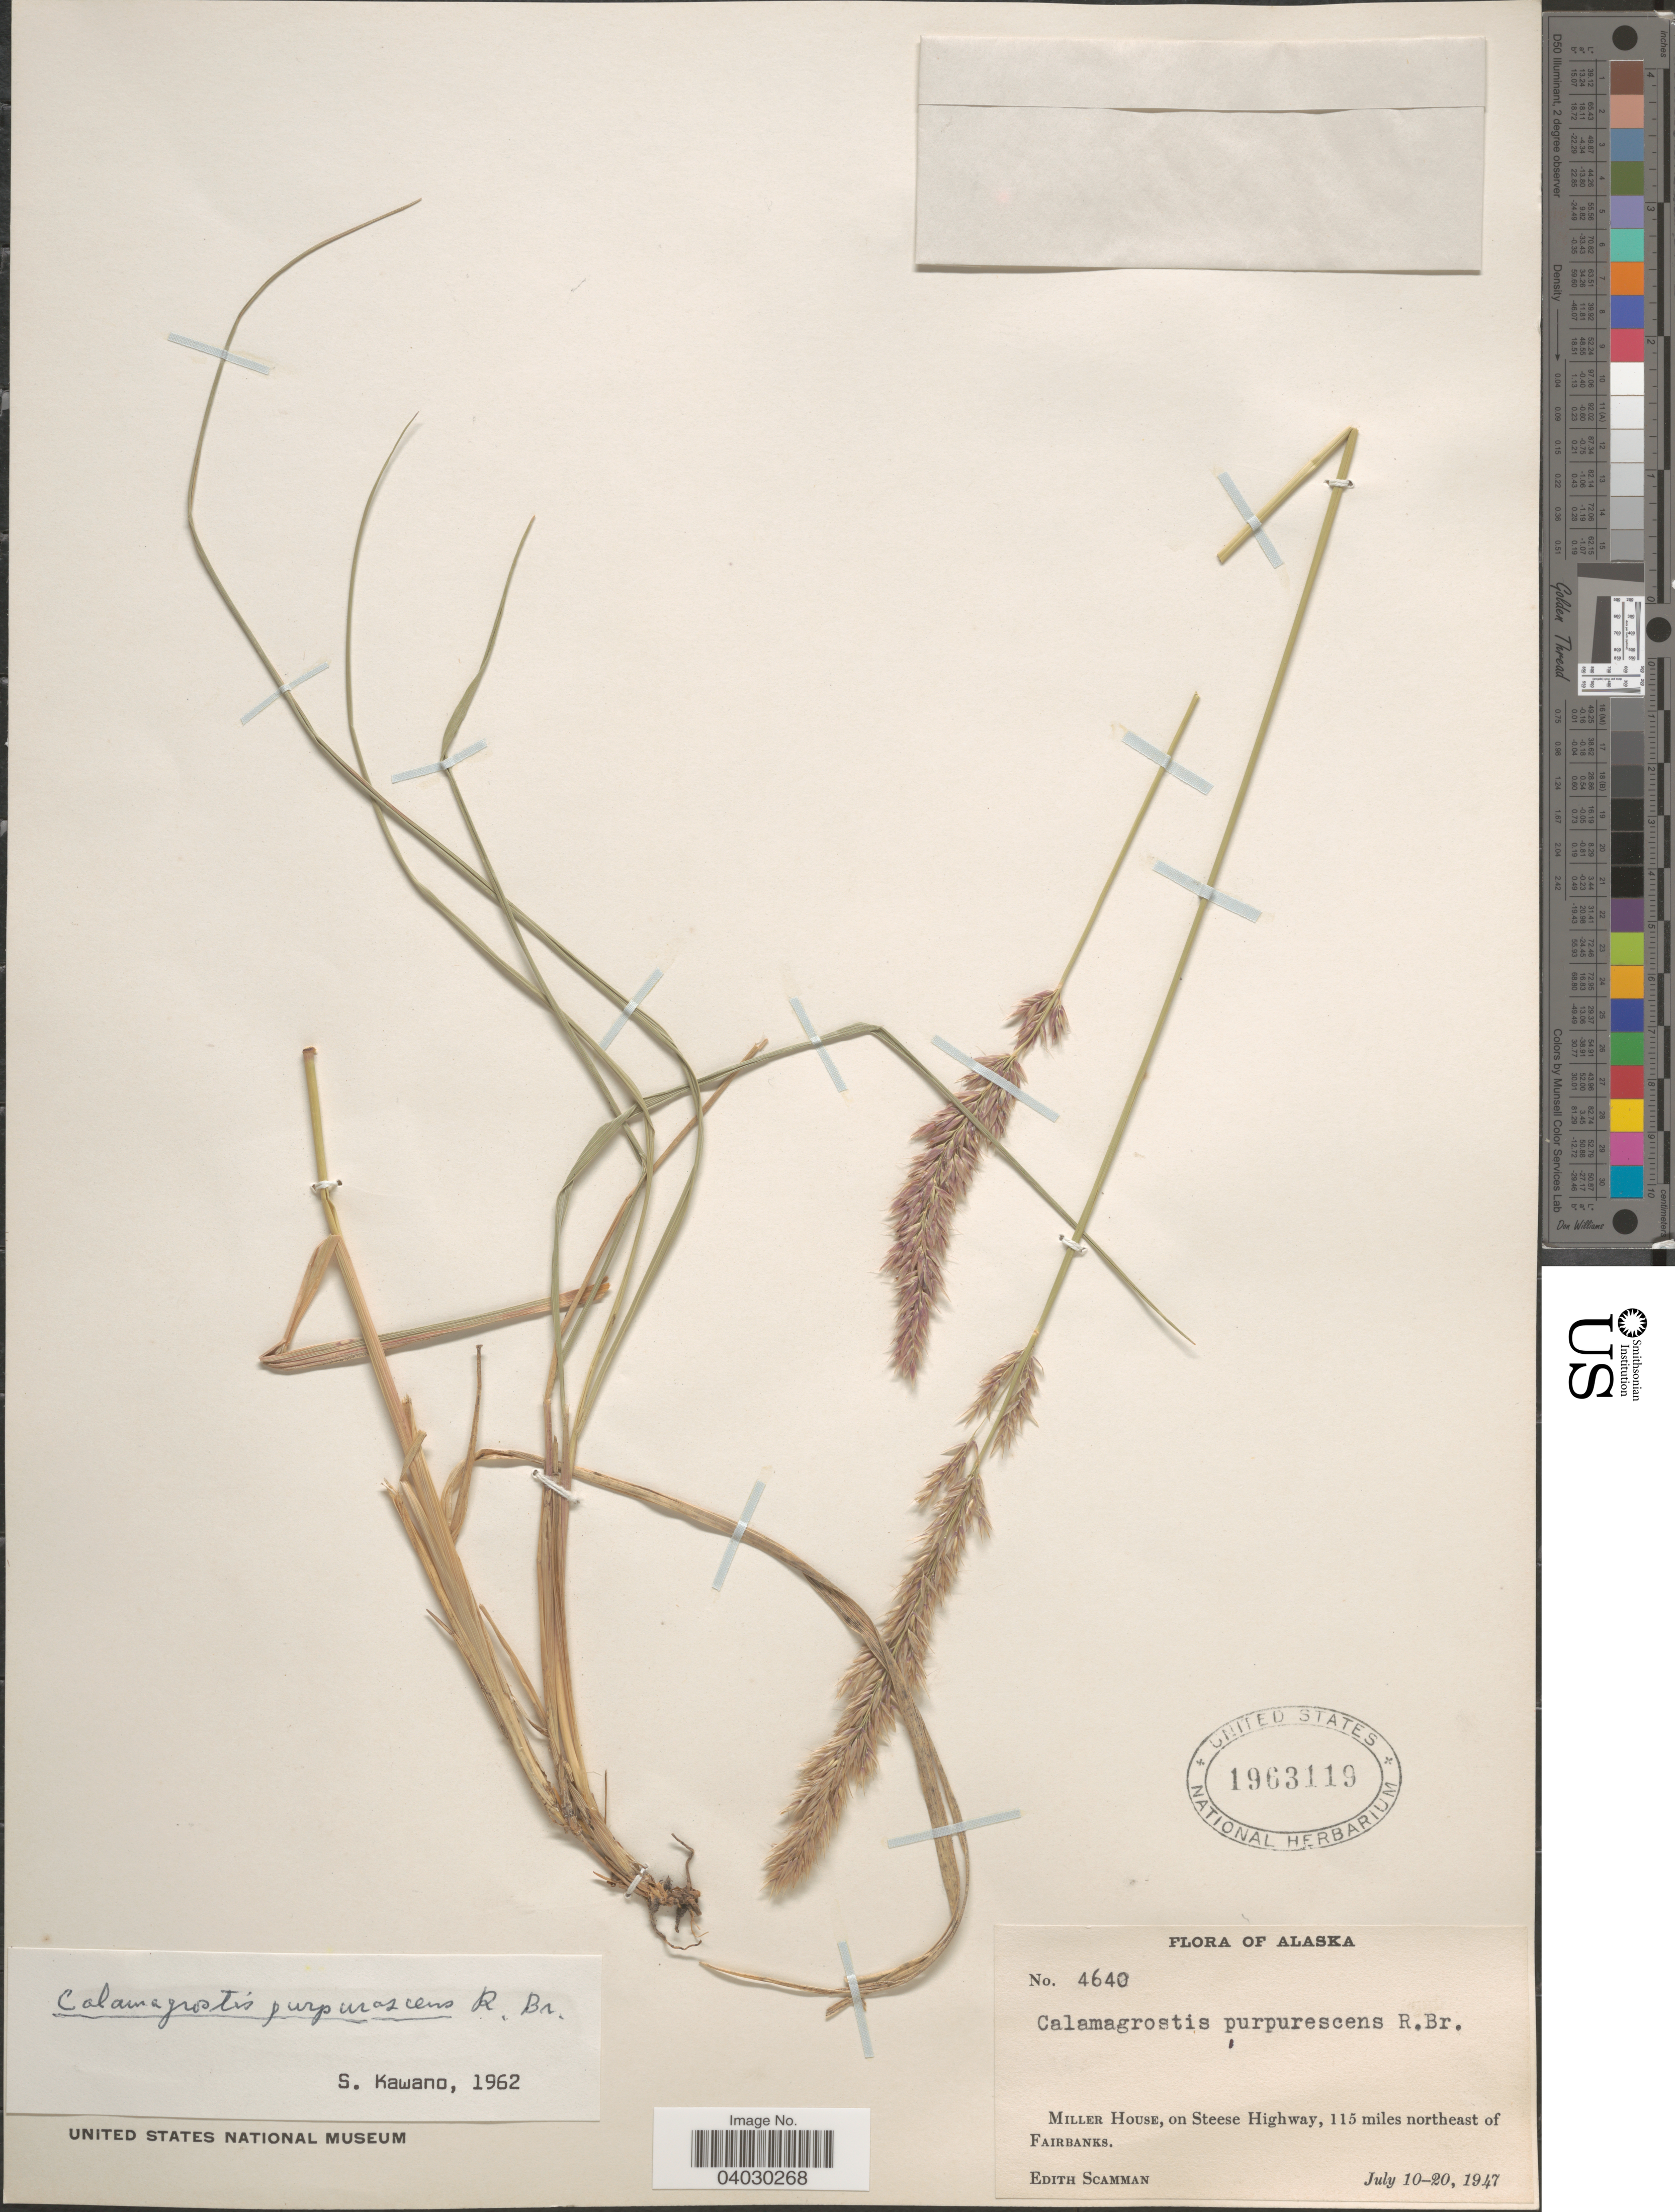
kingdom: Plantae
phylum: Tracheophyta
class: Liliopsida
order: Poales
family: Poaceae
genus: Calamagrostis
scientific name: Calamagrostis purpurascens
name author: R. Br.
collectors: E. Scamman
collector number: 4640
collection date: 1947-07-10/1947-07-20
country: United States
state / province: Alaska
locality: Miller House, on Steese Highway, 115 miles northeast of Fairbanks.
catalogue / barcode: US 1963119